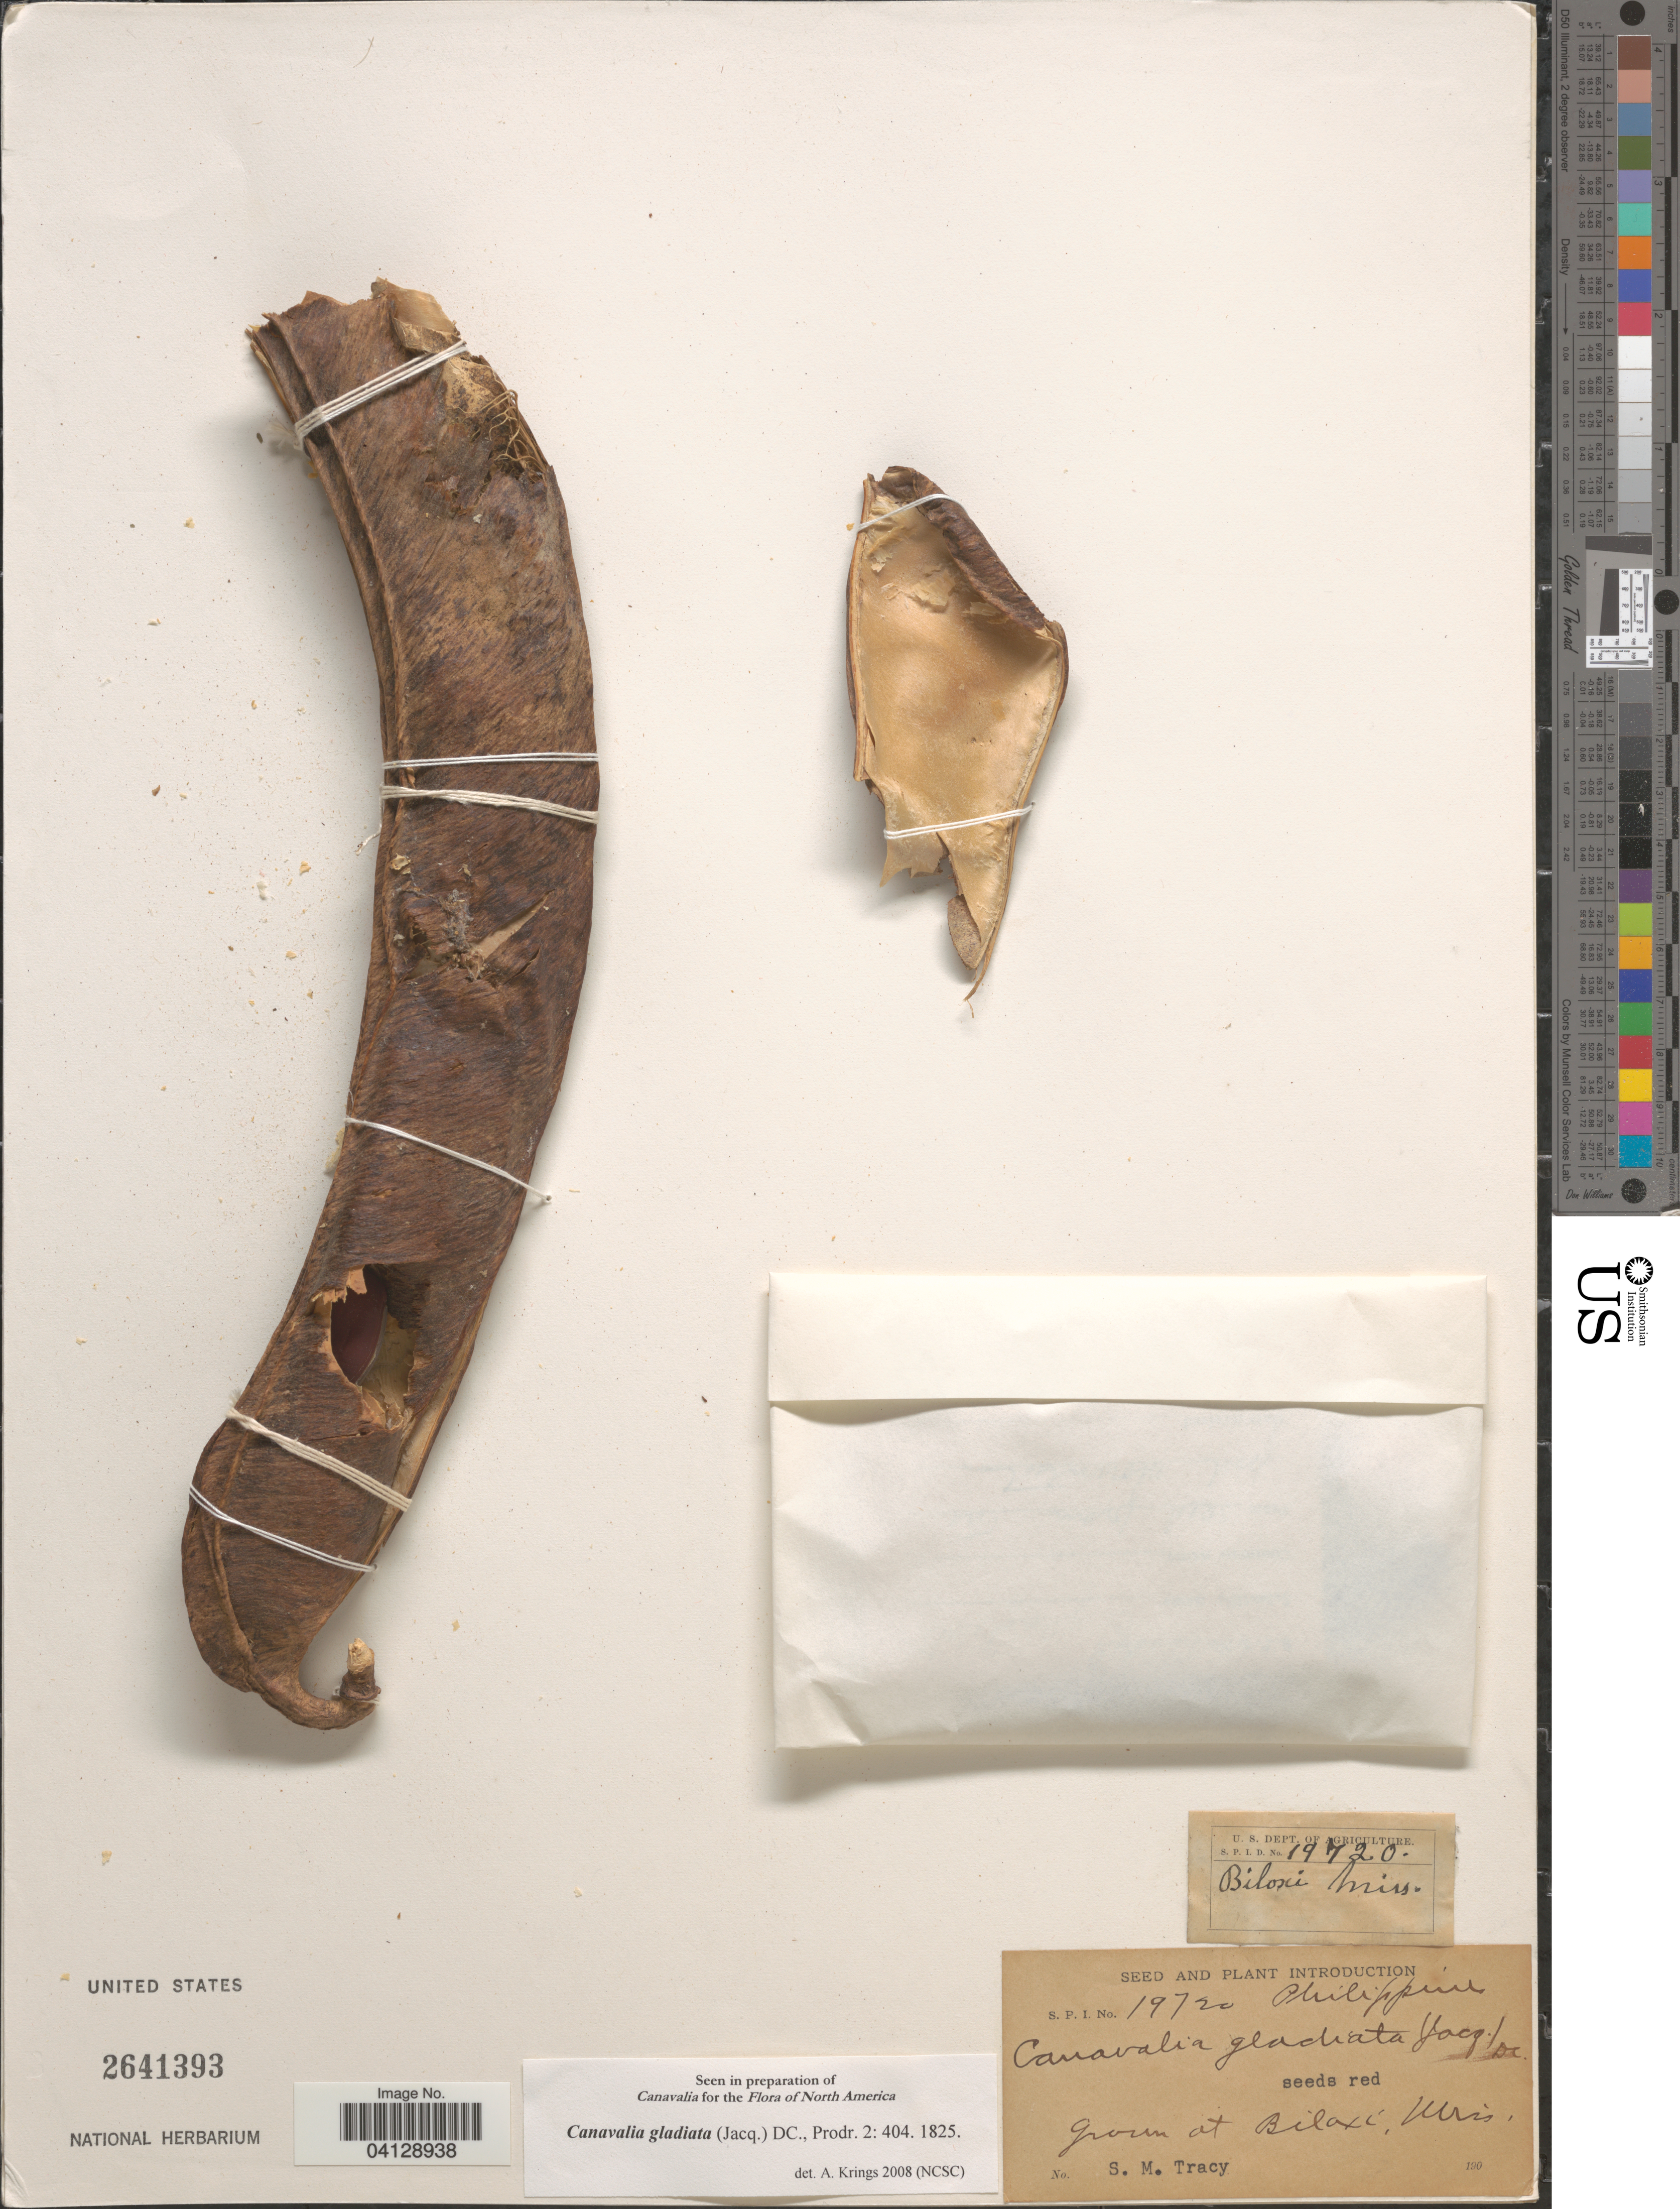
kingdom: Plantae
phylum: Tracheophyta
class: Magnoliopsida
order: Fabales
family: Fabaceae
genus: Canavalia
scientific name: Canavalia gladiata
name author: (Jacq.) DC.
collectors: S. M. Tracy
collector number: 19720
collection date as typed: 190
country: United States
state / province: Mississippi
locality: Biloxi.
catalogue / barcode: US 2641393